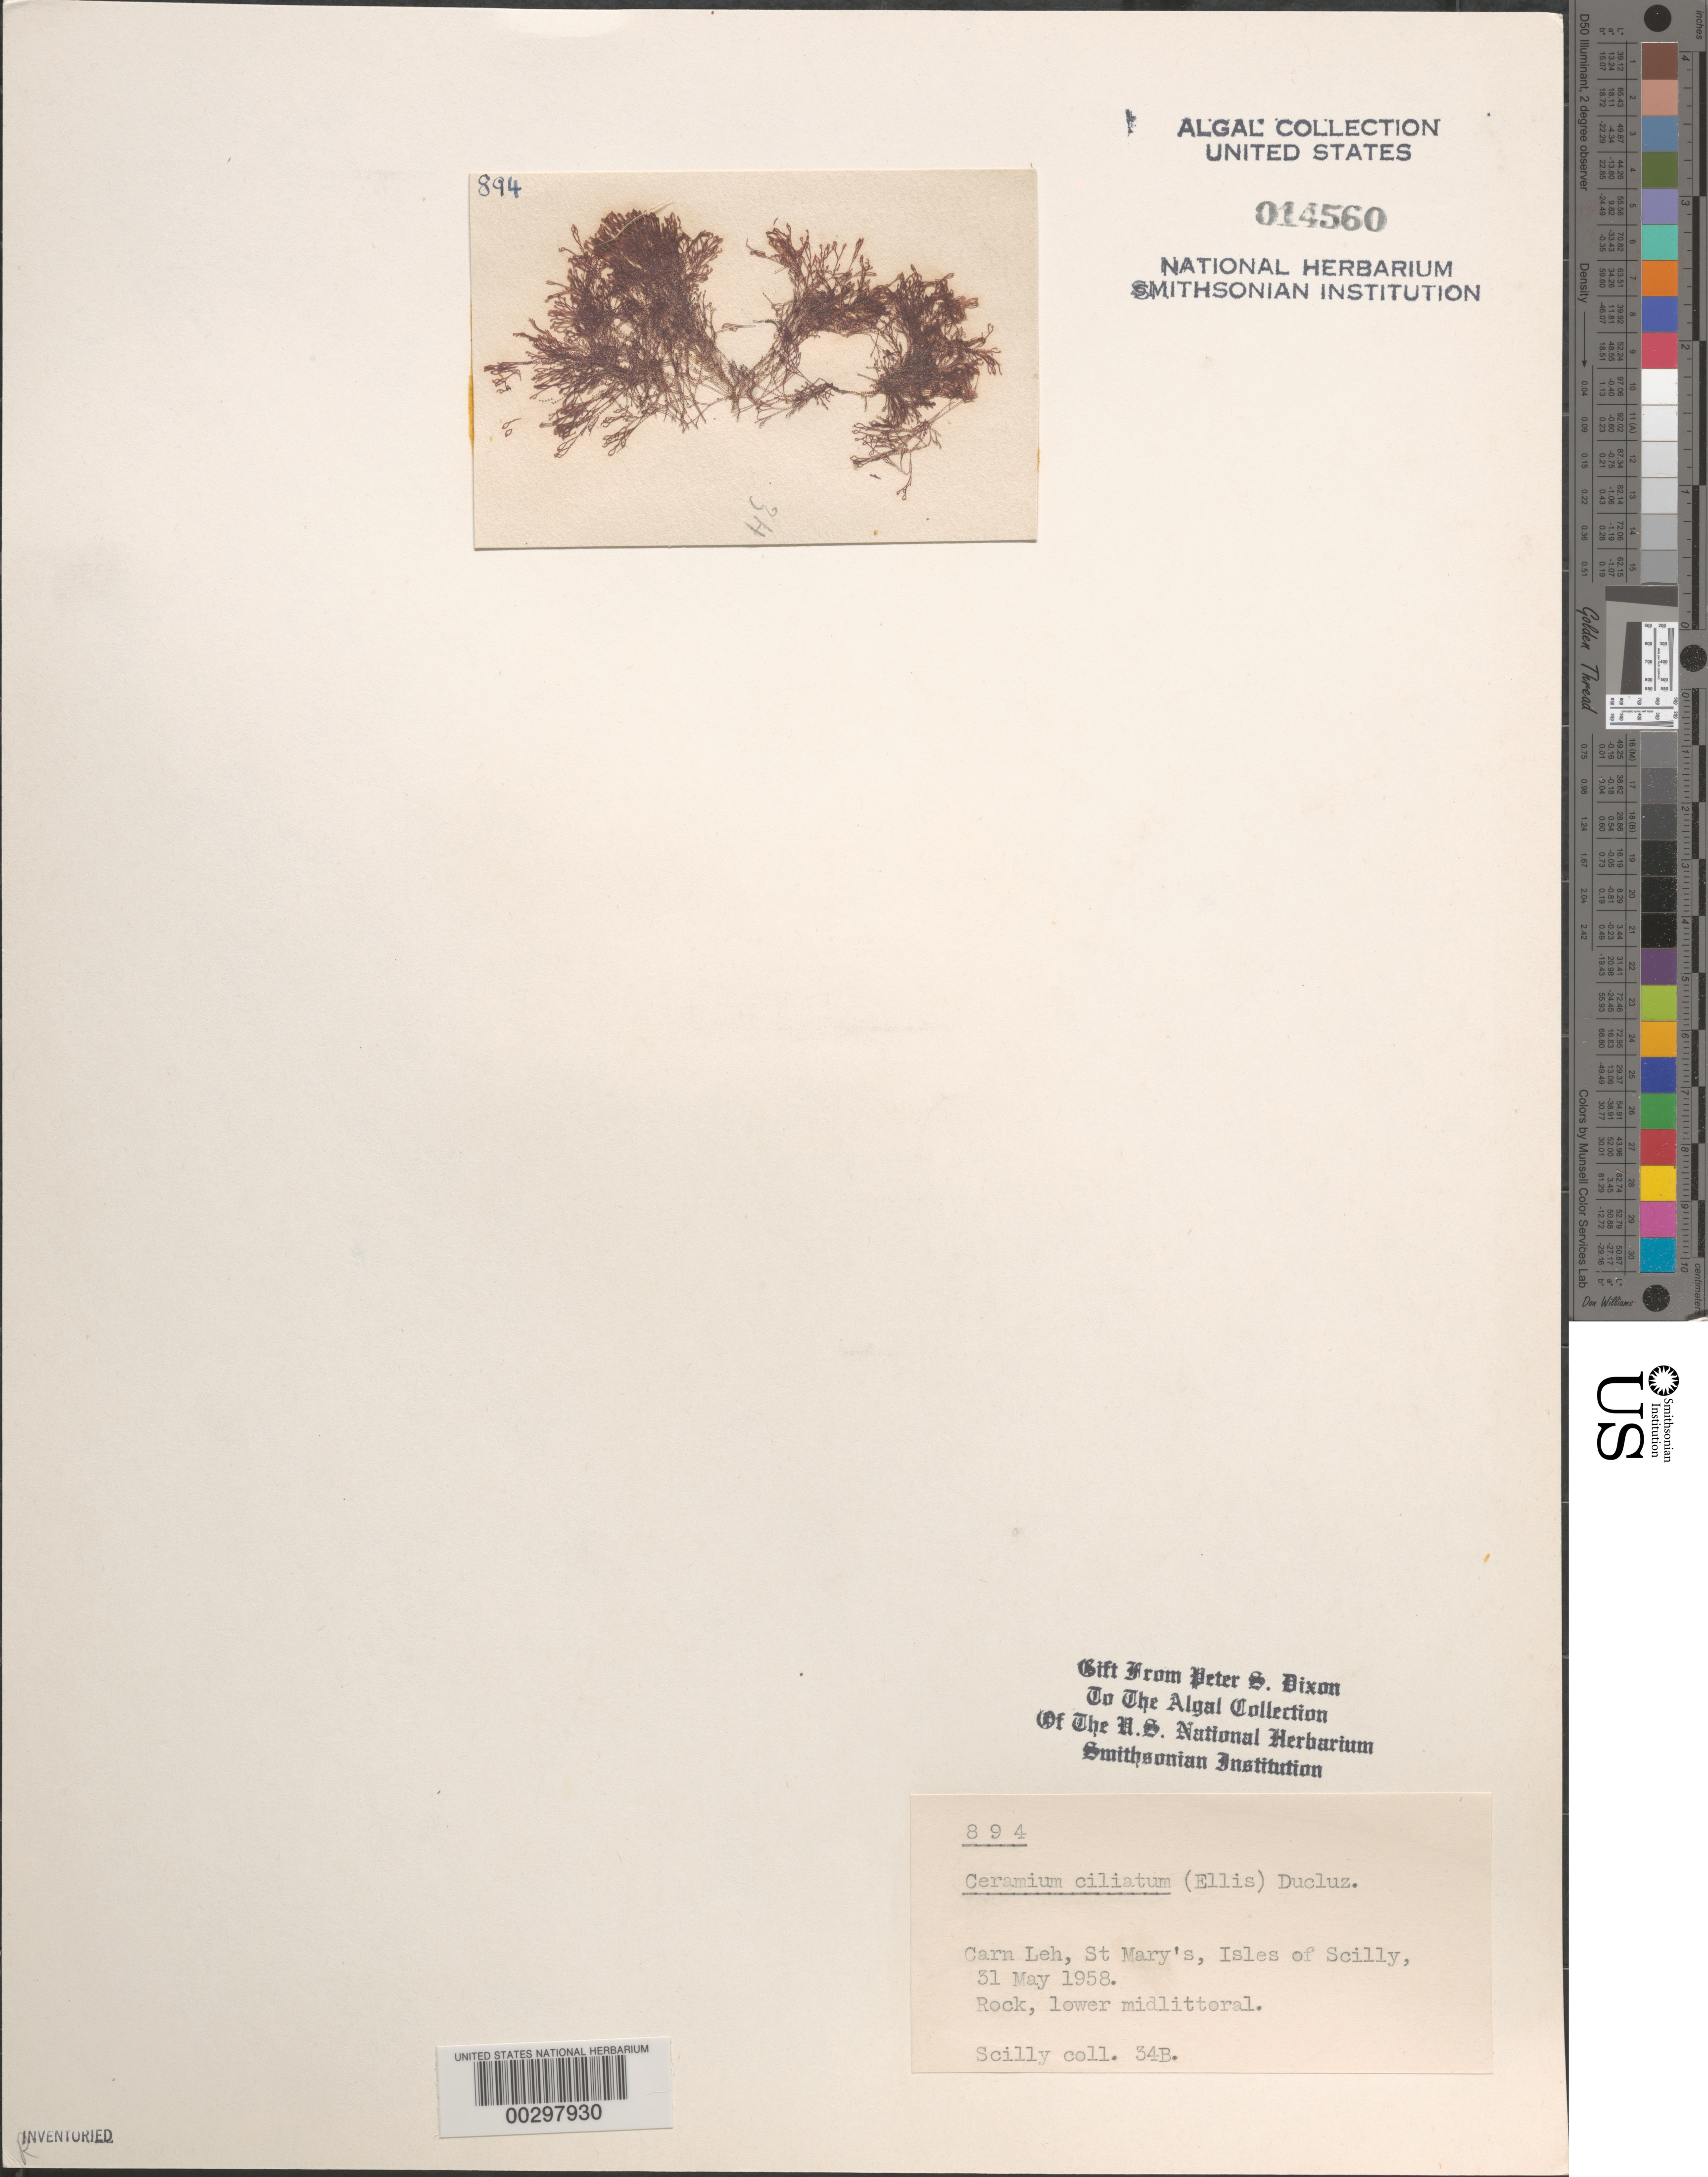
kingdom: Plantae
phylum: Rhodophyta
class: Florideophyceae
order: Ceramiales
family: Ceramiaceae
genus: Ceramium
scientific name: Ceramium ciliatum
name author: (J. Ellis) Ducluzeau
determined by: Dixon, P. S.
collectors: P. S. Dixon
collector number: PSD 894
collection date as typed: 31 May 1958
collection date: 1958-05-31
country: United Kingdom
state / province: England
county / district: Council of the Isles of Scilly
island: St. Mary's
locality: Carn Leh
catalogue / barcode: US 14560